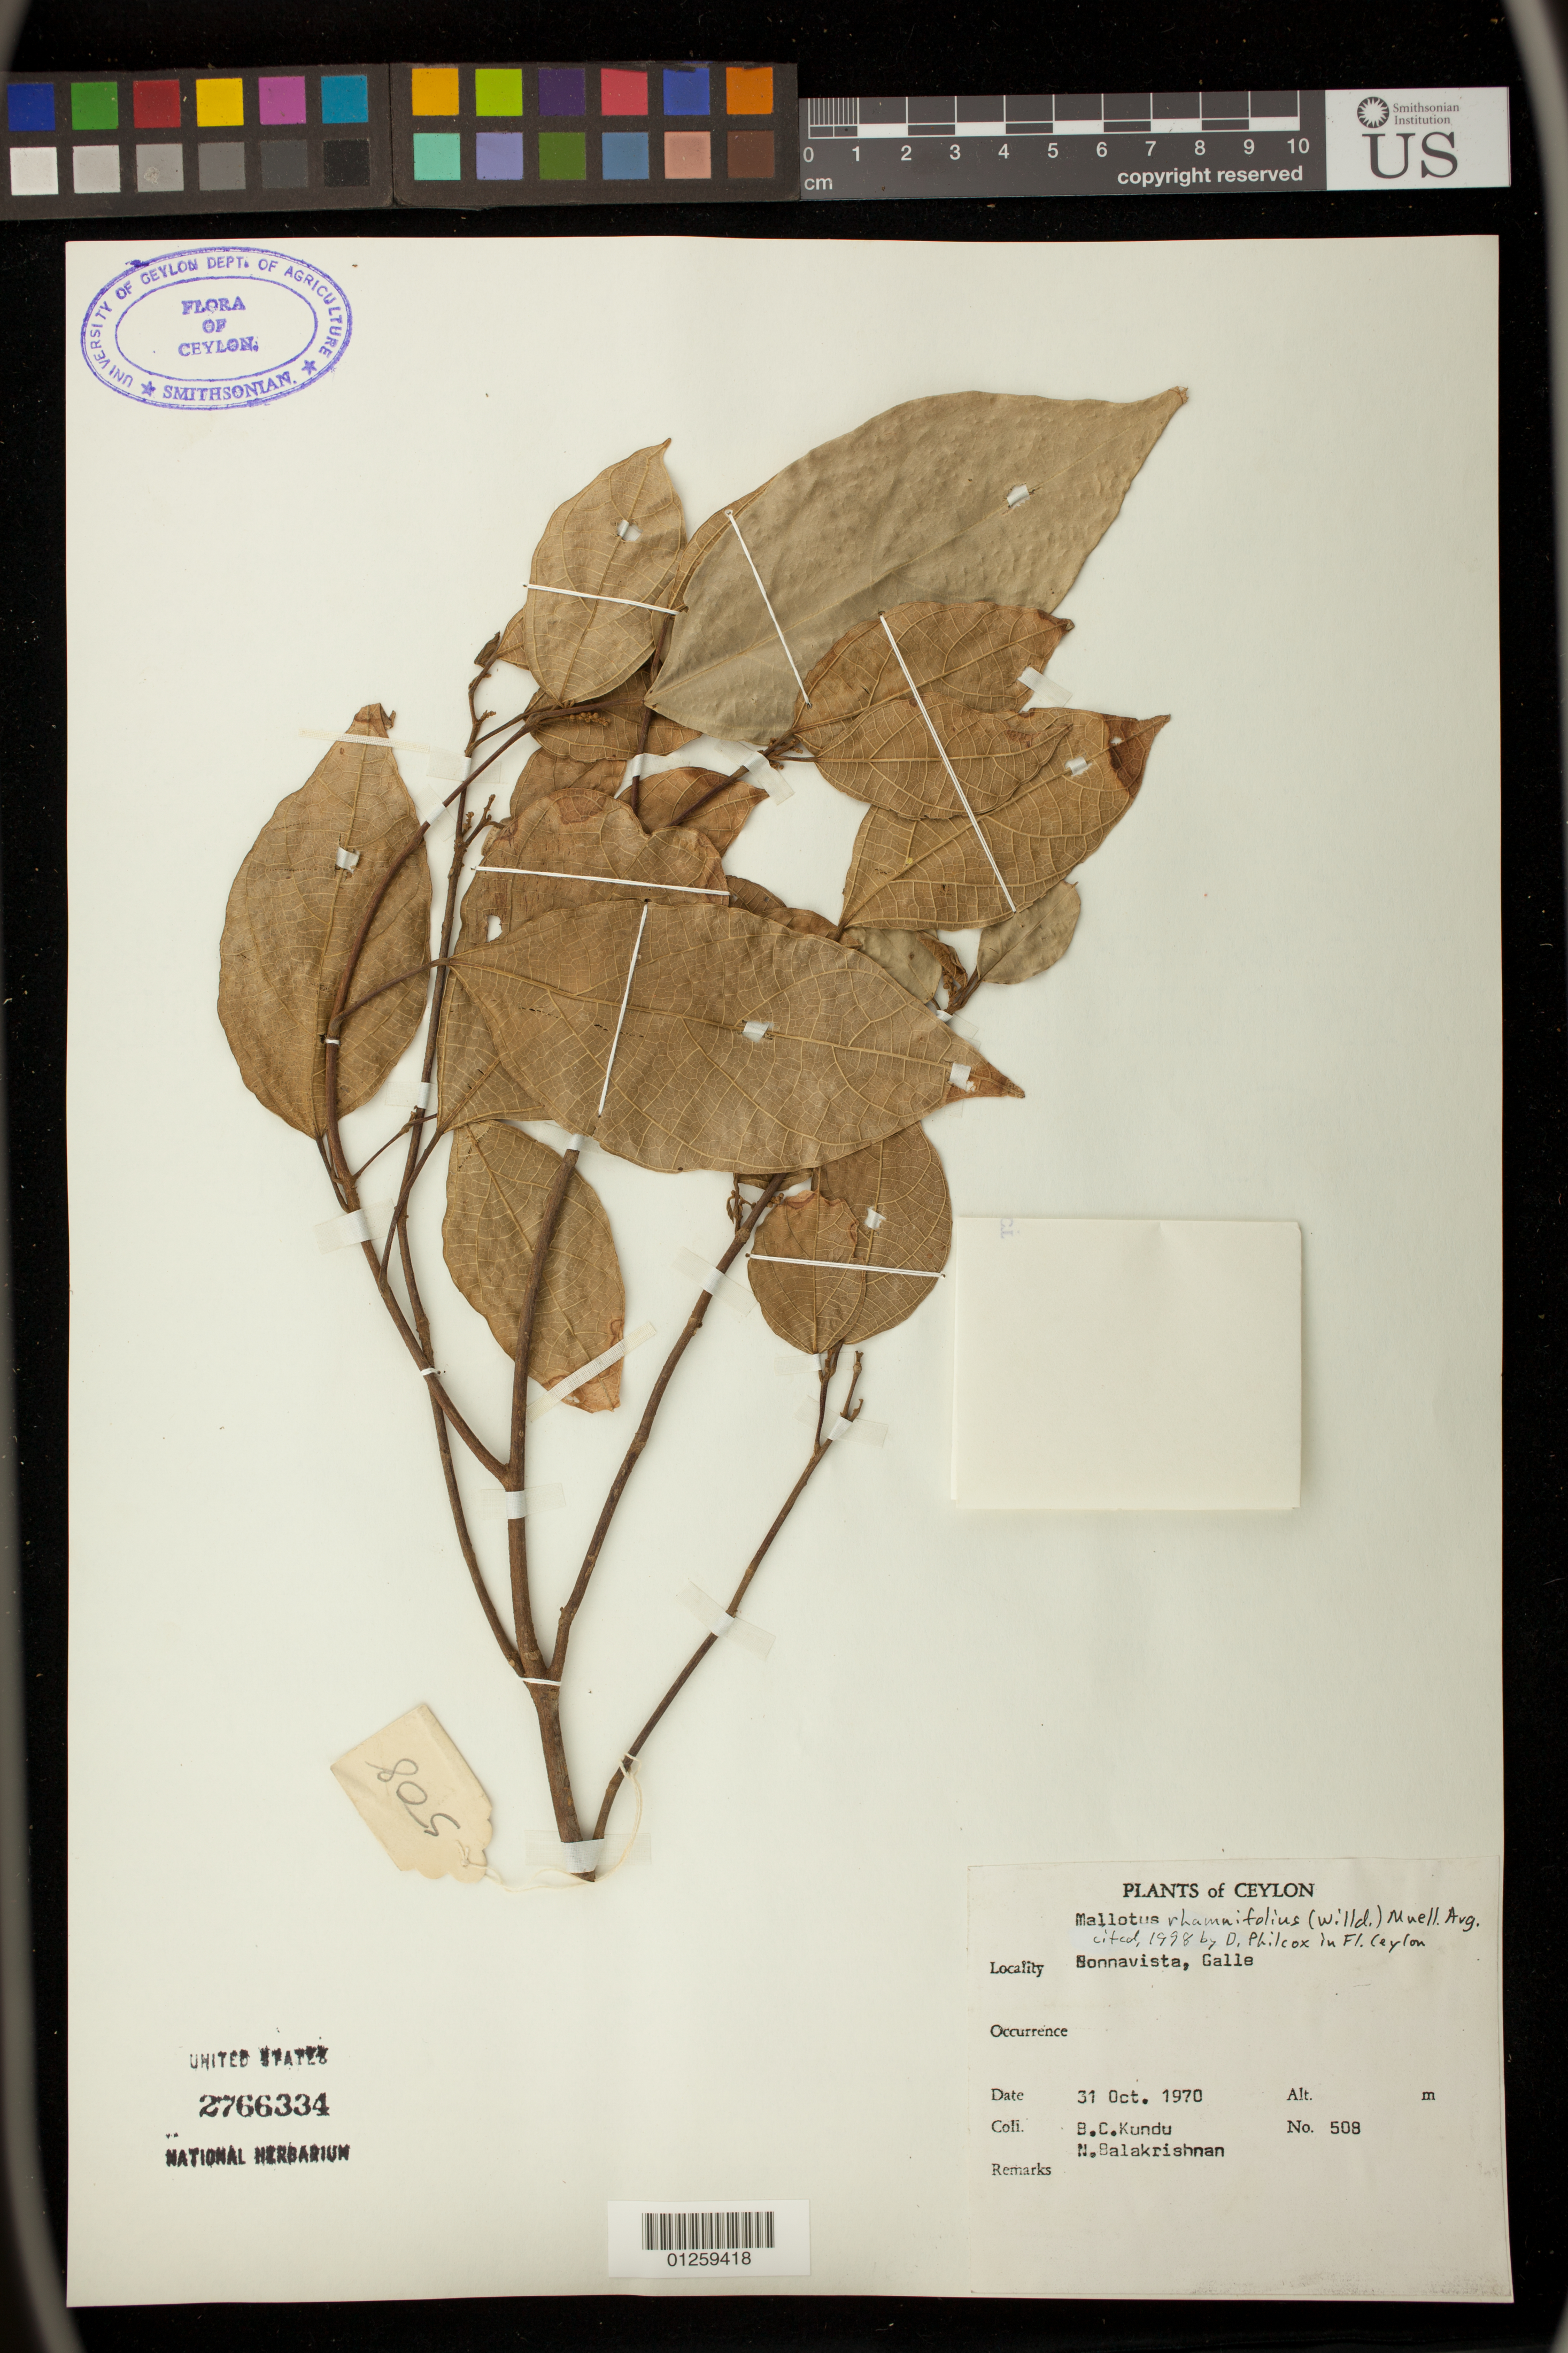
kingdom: Plantae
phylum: Tracheophyta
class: Magnoliopsida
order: Malpighiales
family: Euphorbiaceae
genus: Mallotus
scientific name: Mallotus rhamnifolius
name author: (Willd.) Müll. Arg.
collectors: B. C. Kundu & N. Balakrishnan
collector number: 508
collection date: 1970-10-31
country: Sri Lanka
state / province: Southern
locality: Bonnavista, Galle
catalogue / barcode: US 2766334